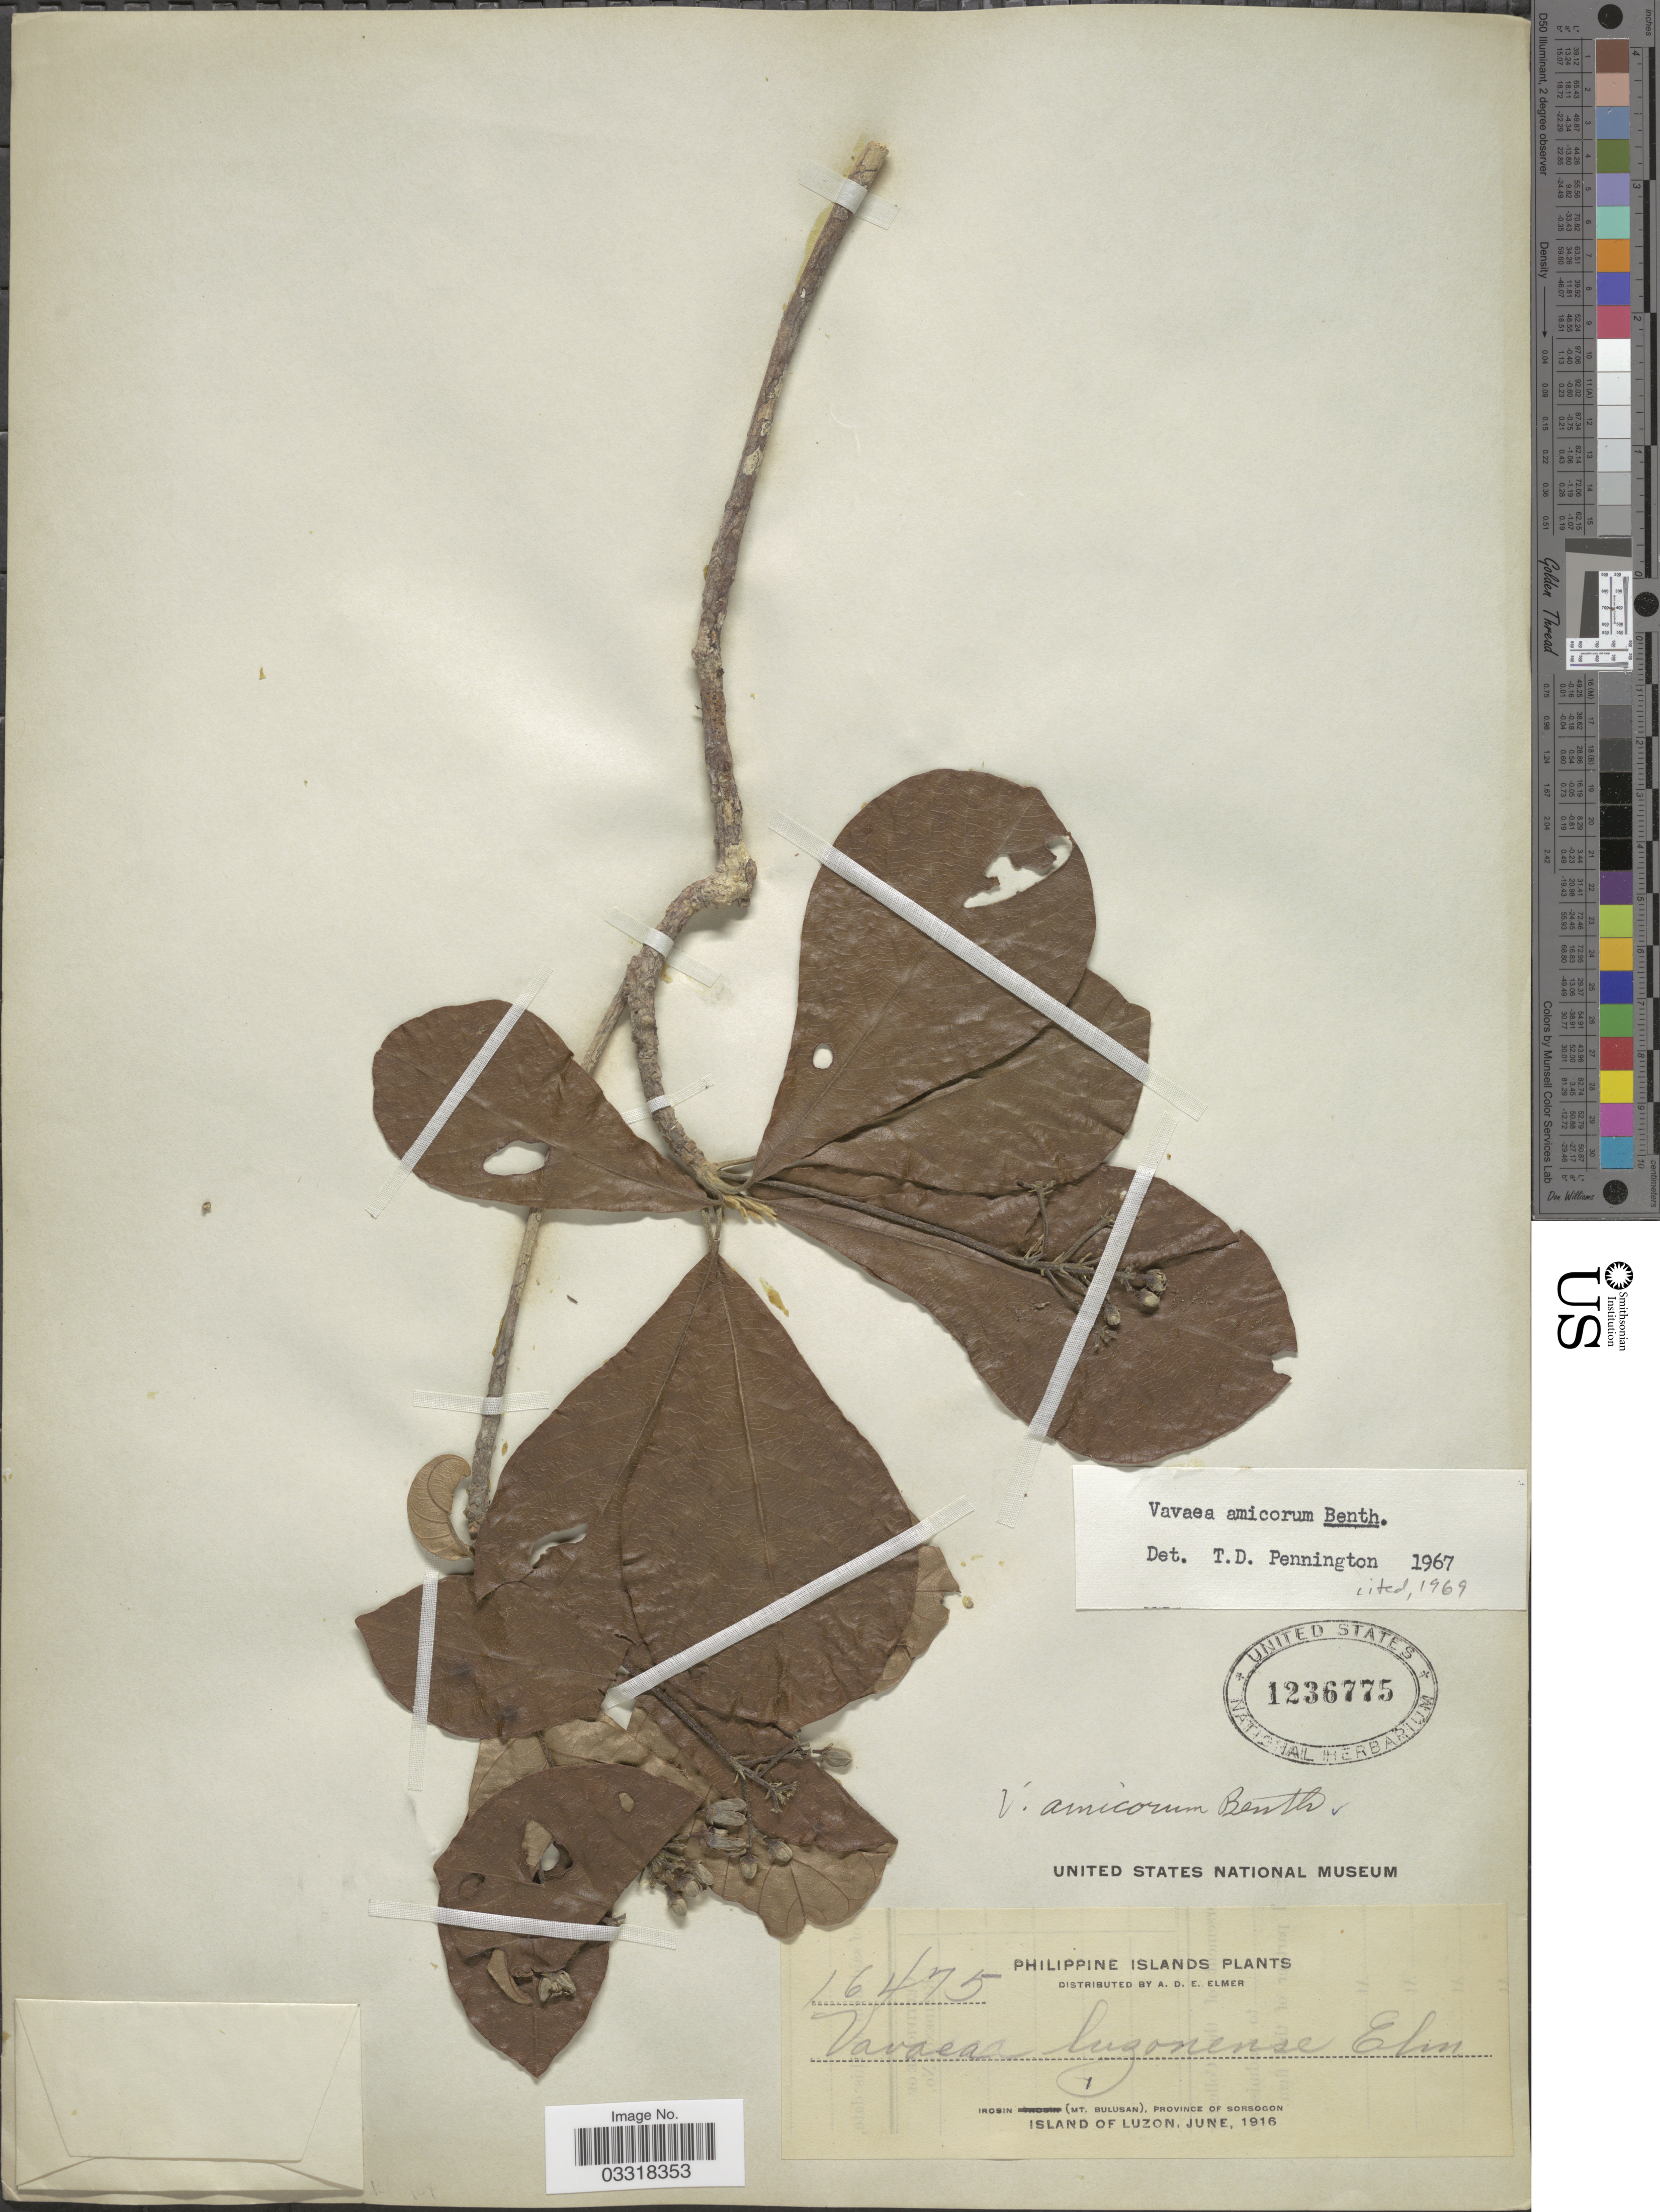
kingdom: Plantae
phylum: Tracheophyta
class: Magnoliopsida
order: Sapindales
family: Meliaceae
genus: Vavaea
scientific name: Vavaea amicorum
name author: Benth.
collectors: A. D. E. Elmer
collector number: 16475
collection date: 1916-06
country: Philippines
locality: Philippine Islands. Irosin (Mt. Bulusan), Province of Sorsogon. Island of Luzon.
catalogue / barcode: US 1236775